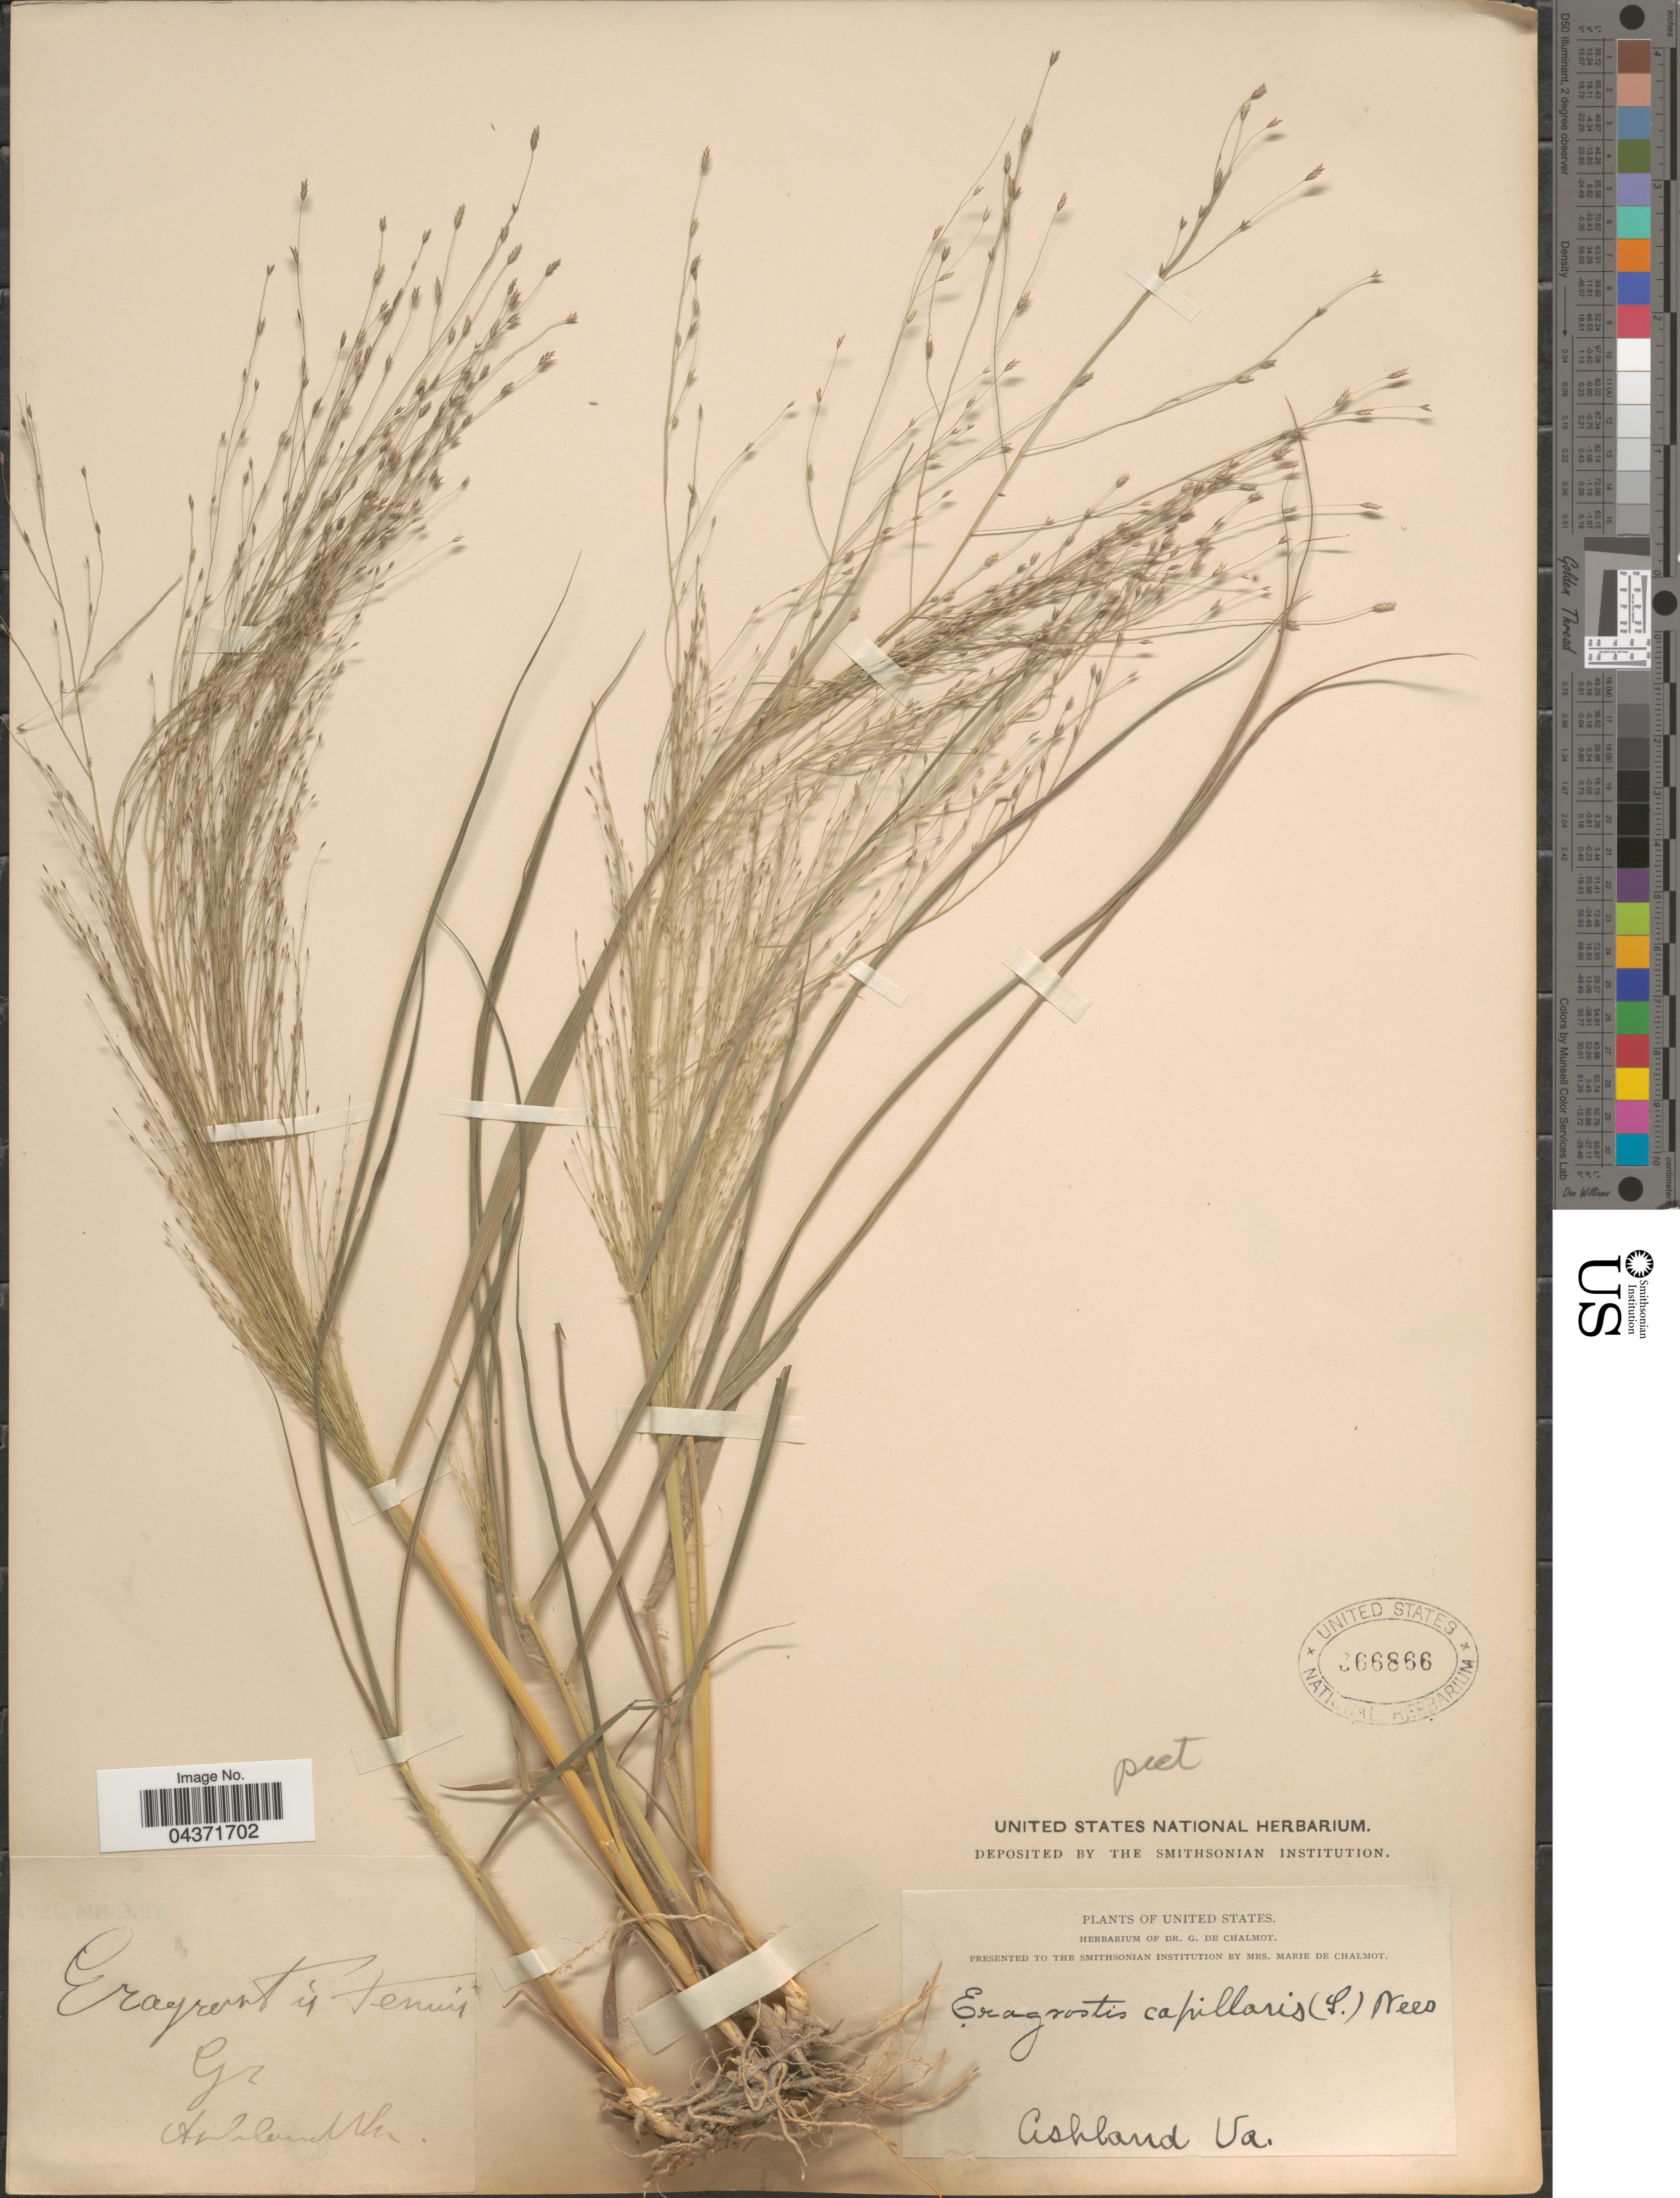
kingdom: Plantae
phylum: Tracheophyta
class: Liliopsida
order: Poales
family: Poaceae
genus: Eragrostis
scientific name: Eragrostis spectabilis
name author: (Pursh) Steud.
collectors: ex herb. G. de Chalmot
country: United States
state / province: Virginia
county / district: Hanover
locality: Ashland.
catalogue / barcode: US 366866